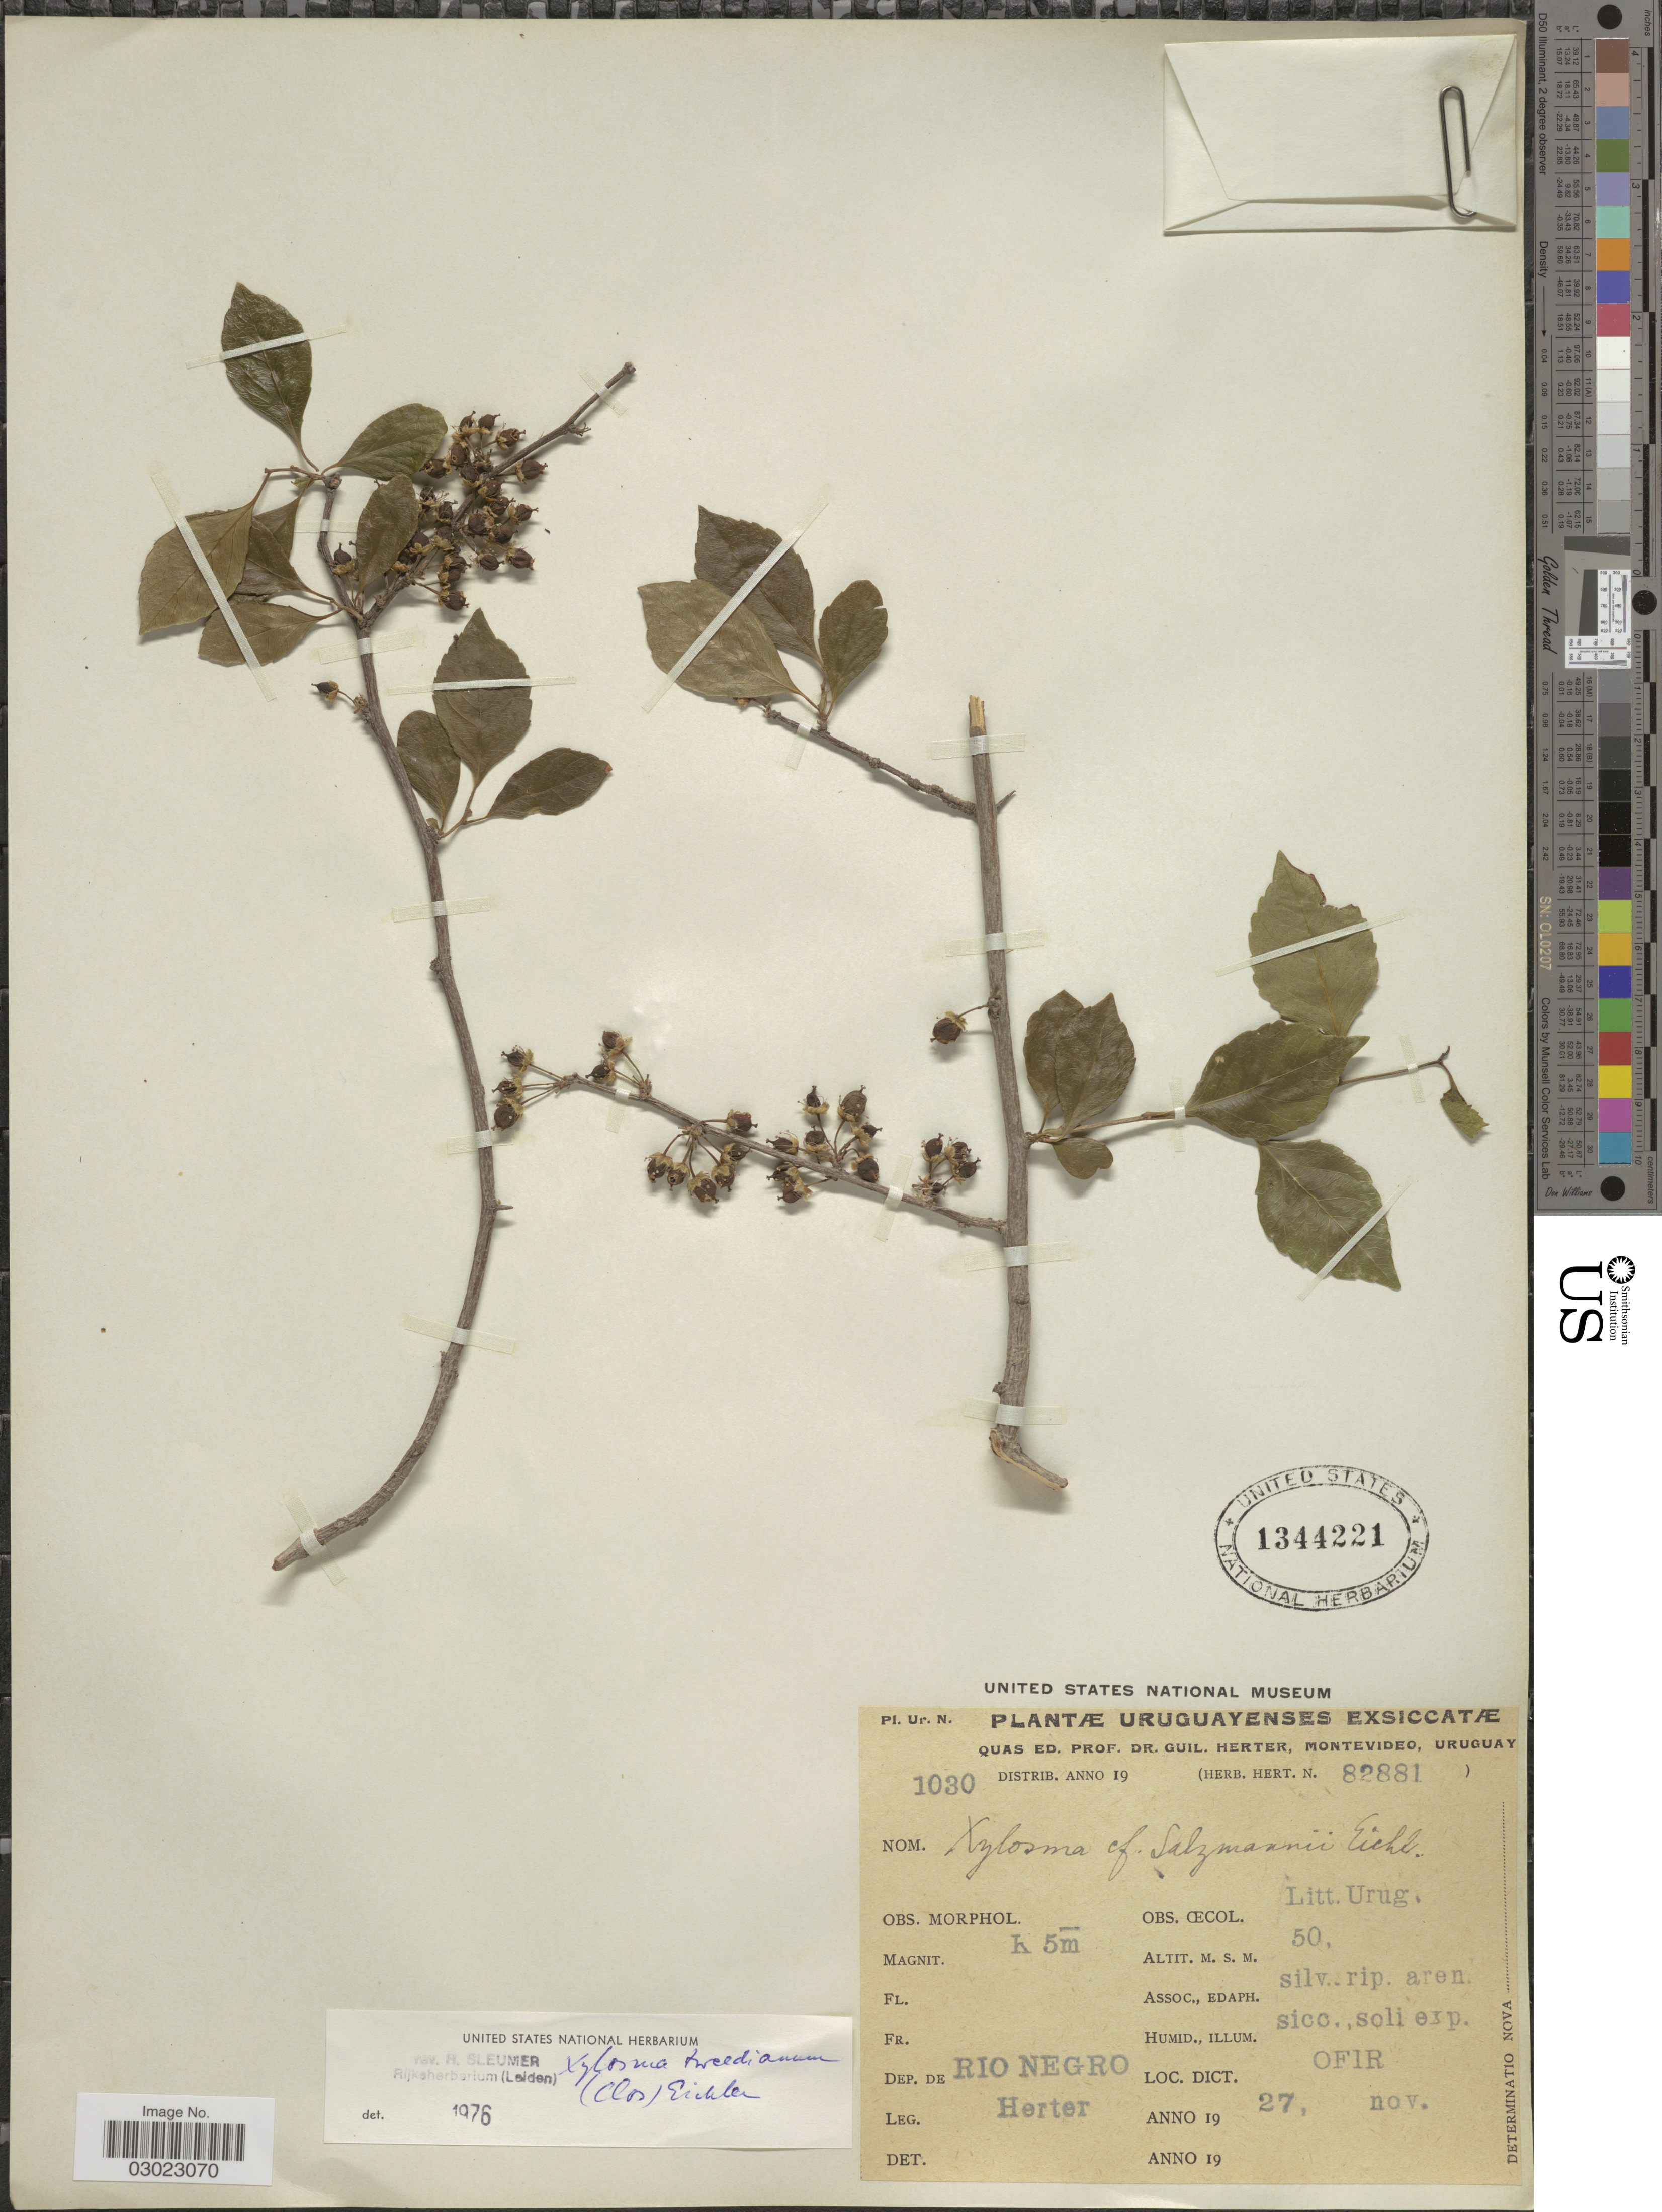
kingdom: Plantae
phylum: Tracheophyta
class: Magnoliopsida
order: Malpighiales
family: Salicaceae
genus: Xylosma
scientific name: Xylosma tweediana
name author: (Clos) Eichlam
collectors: G. Herter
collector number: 1030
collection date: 1927-11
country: Uruguay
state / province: Rio Negro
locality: Dep. de Rio Negro. Loc. Dict. Ofir. Litt. Urug. K5M.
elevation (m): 50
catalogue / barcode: US 1344221